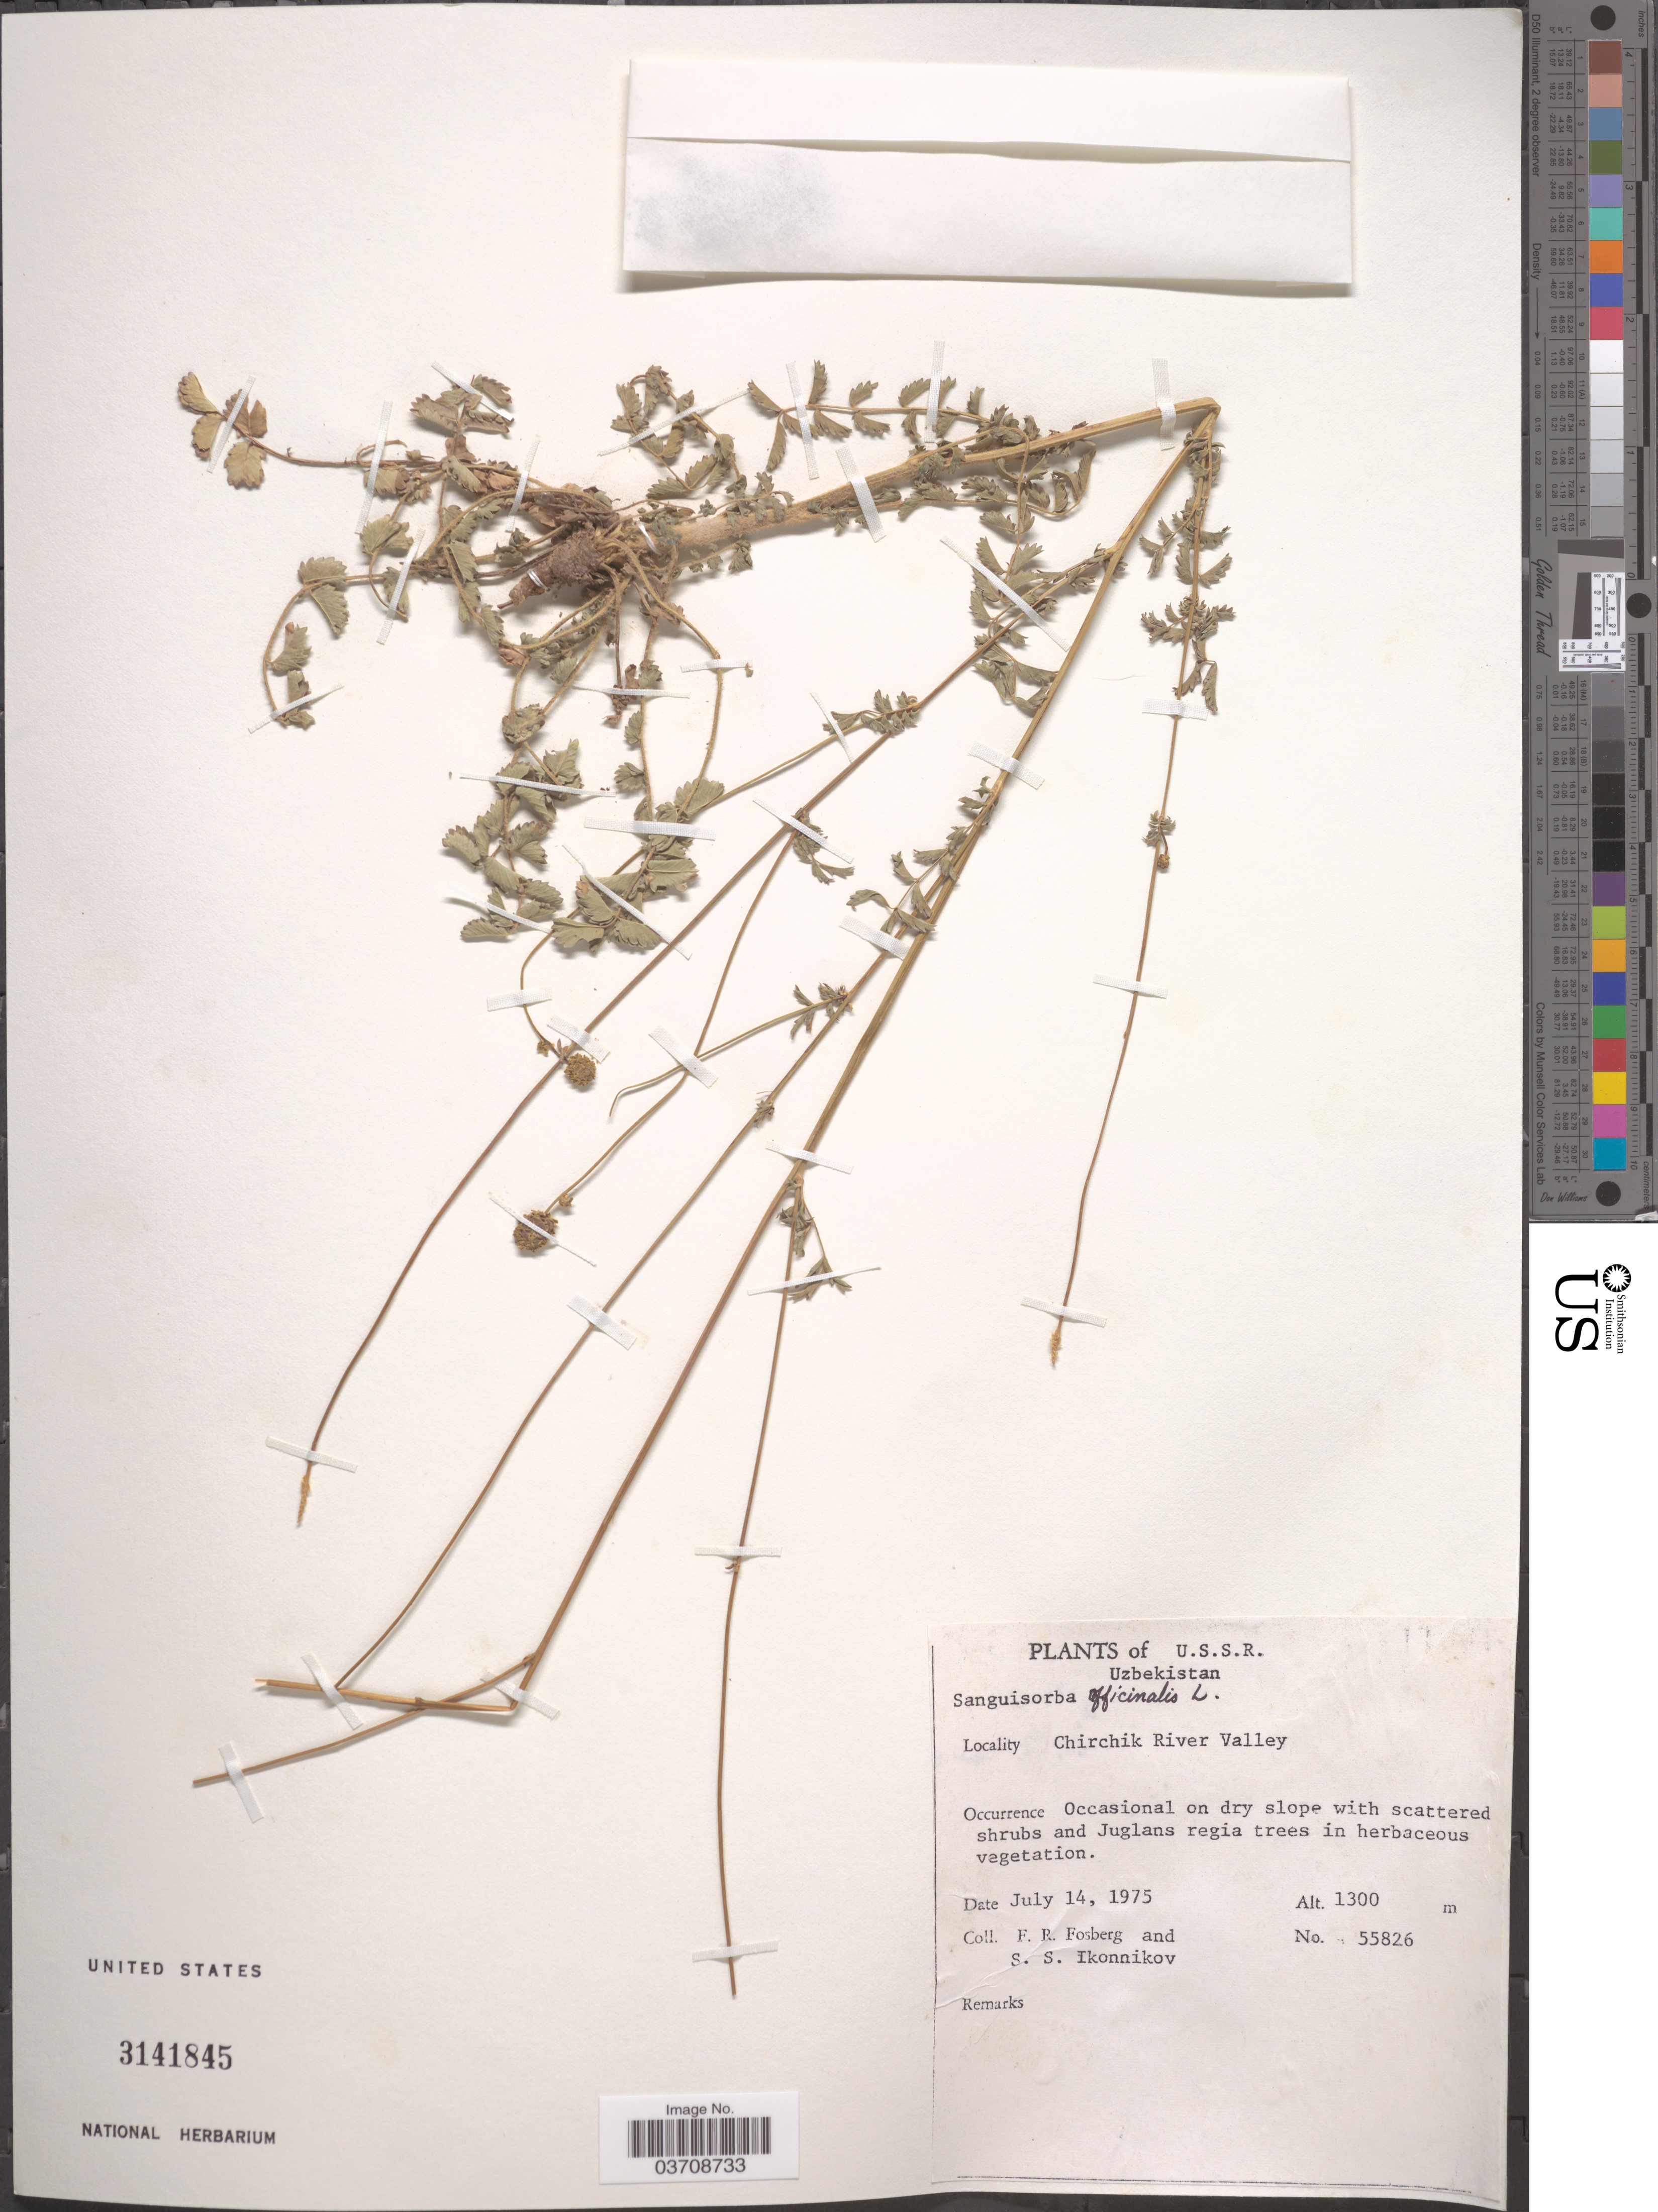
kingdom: Plantae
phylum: Tracheophyta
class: Magnoliopsida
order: Rosales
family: Rosaceae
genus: Sanguisorba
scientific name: Sanguisorba officinalis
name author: L.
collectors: F. R. Fosberg & S. Ikonnikov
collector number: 55826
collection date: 1975-07-14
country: Uzbekistan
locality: U.S.S.R. Uzbekistan. Chirchik River Valley.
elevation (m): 1300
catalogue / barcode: US 3141845